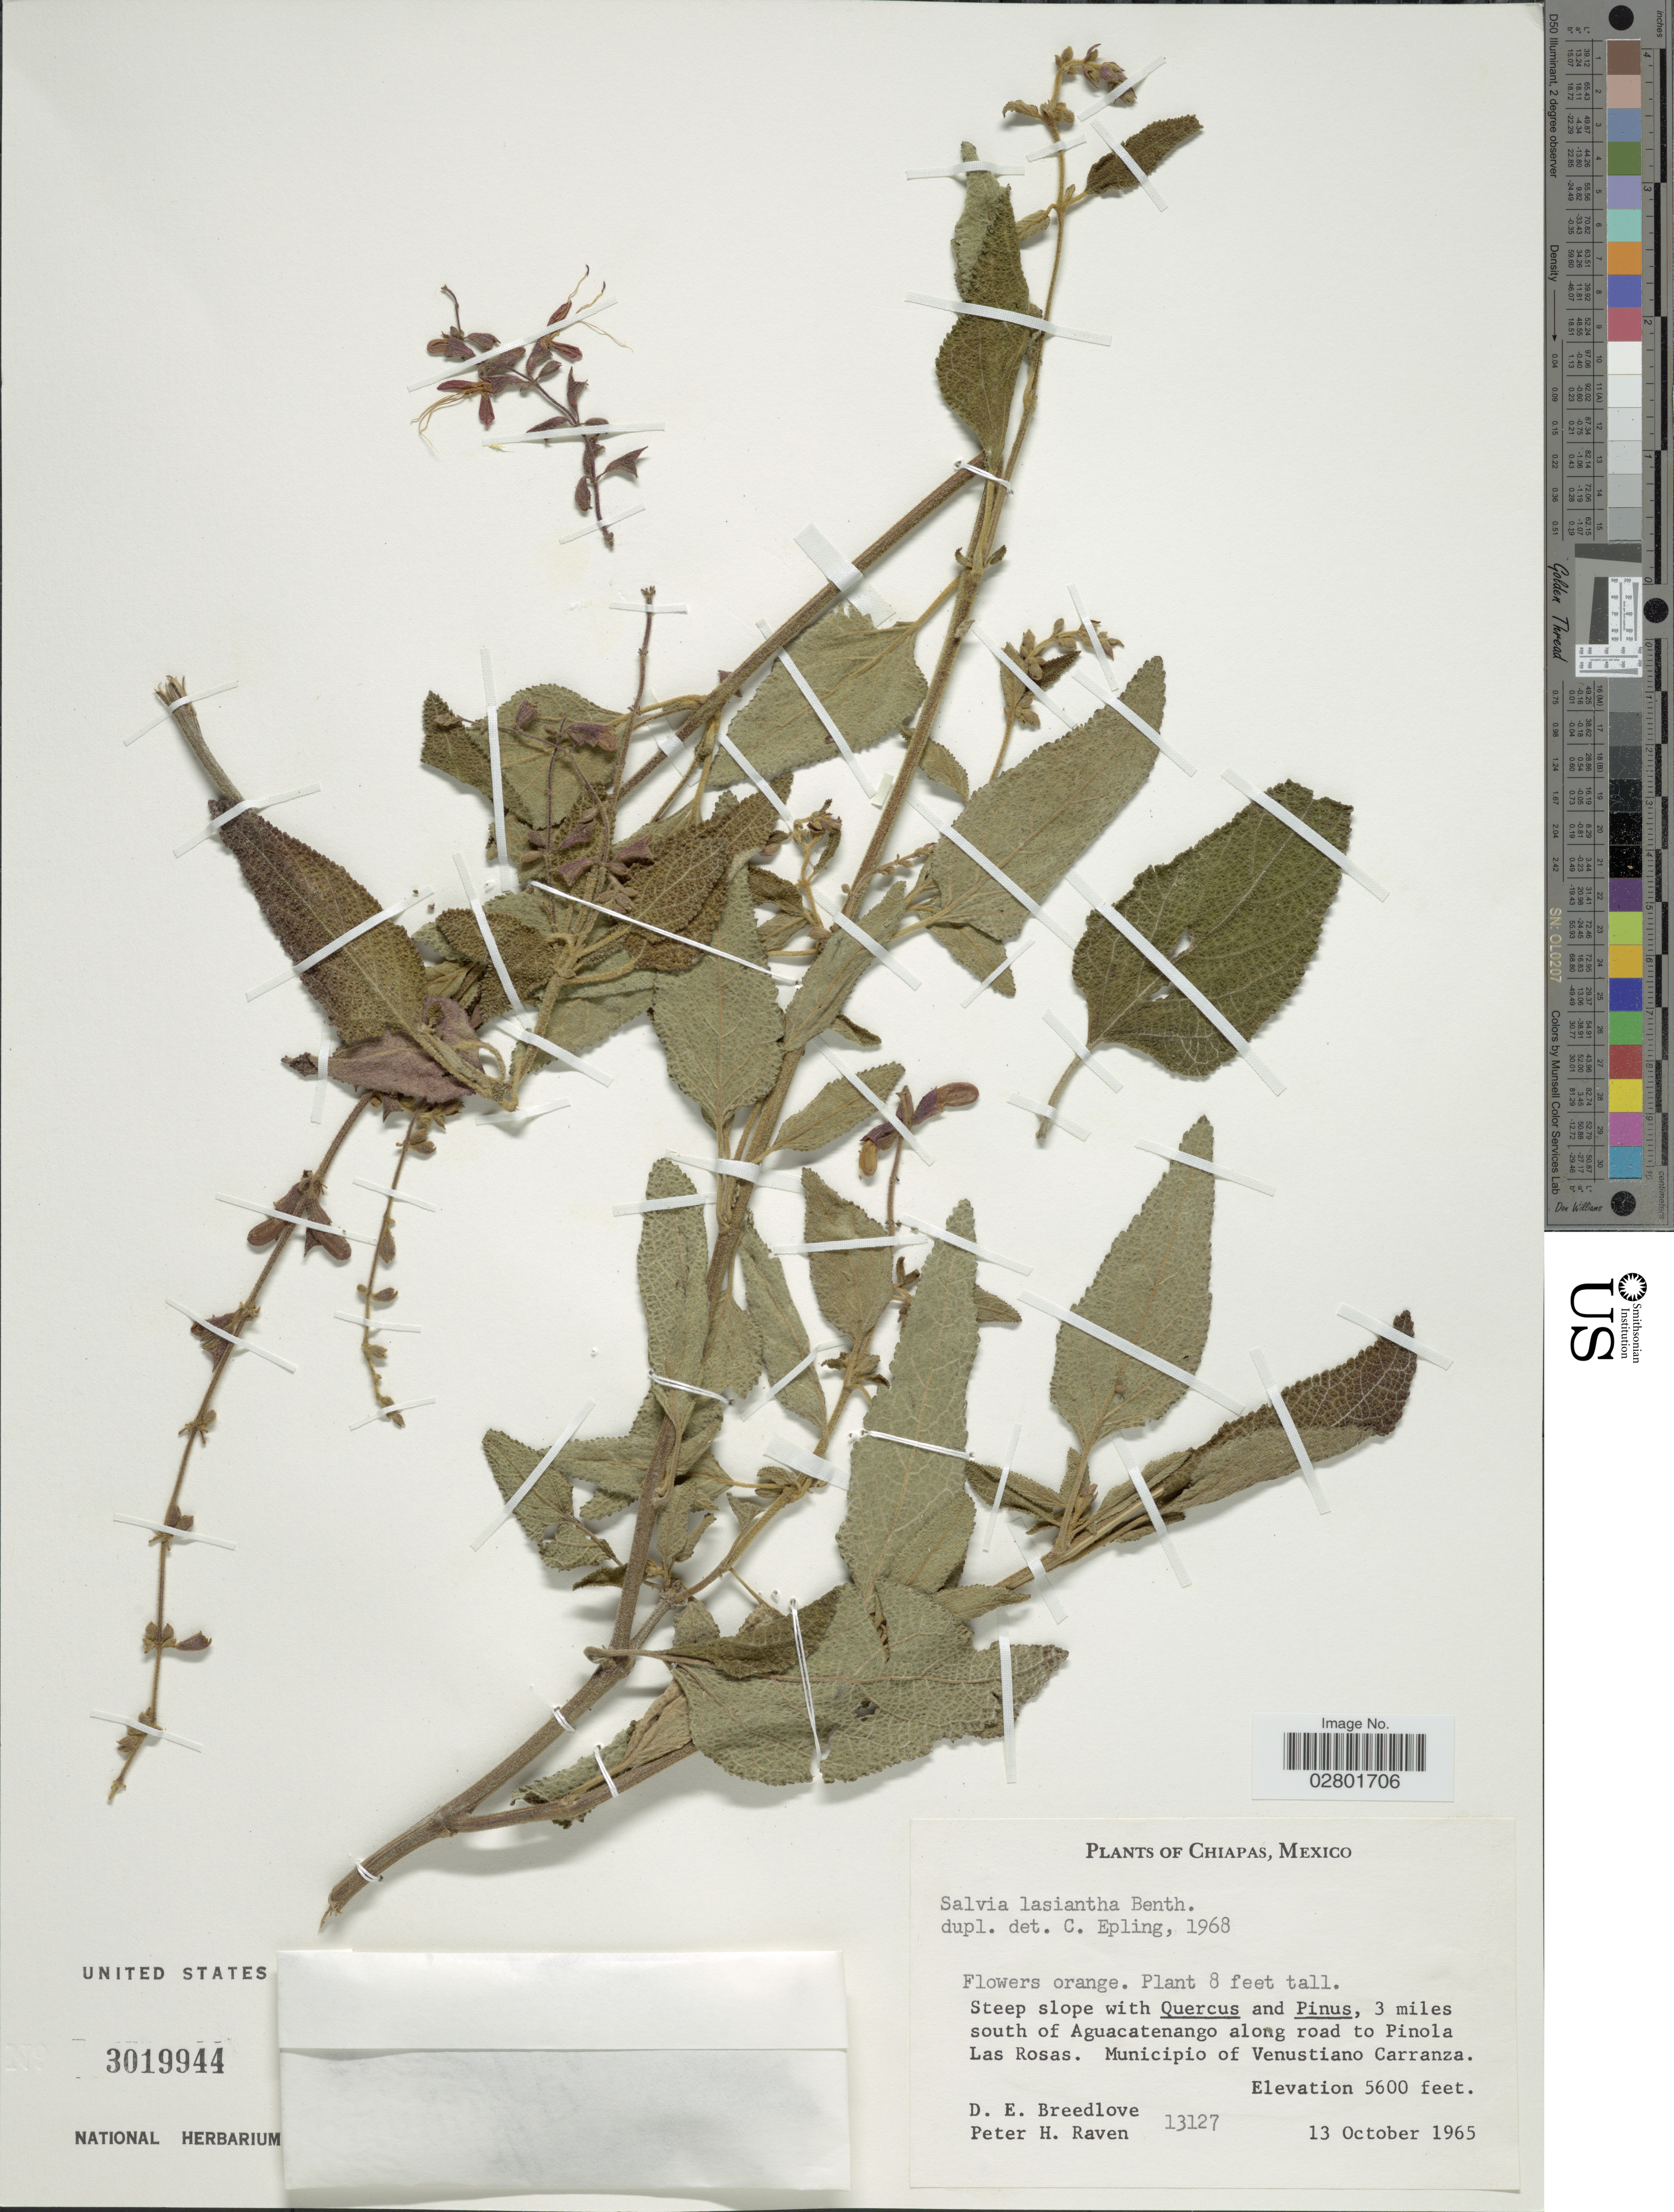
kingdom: Plantae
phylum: Tracheophyta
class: Magnoliopsida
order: Lamiales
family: Lamiaceae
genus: Salvia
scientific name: Salvia lasiantha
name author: Benth.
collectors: D. E. Breedlove & P. Raven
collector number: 13127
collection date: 1965-10-13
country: Mexico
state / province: Chiapas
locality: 3 miles south of Aguacatenango along road to Pinola Las Rosas. Municipio of Venustiano Carranza.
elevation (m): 1707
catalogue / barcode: US 3019944